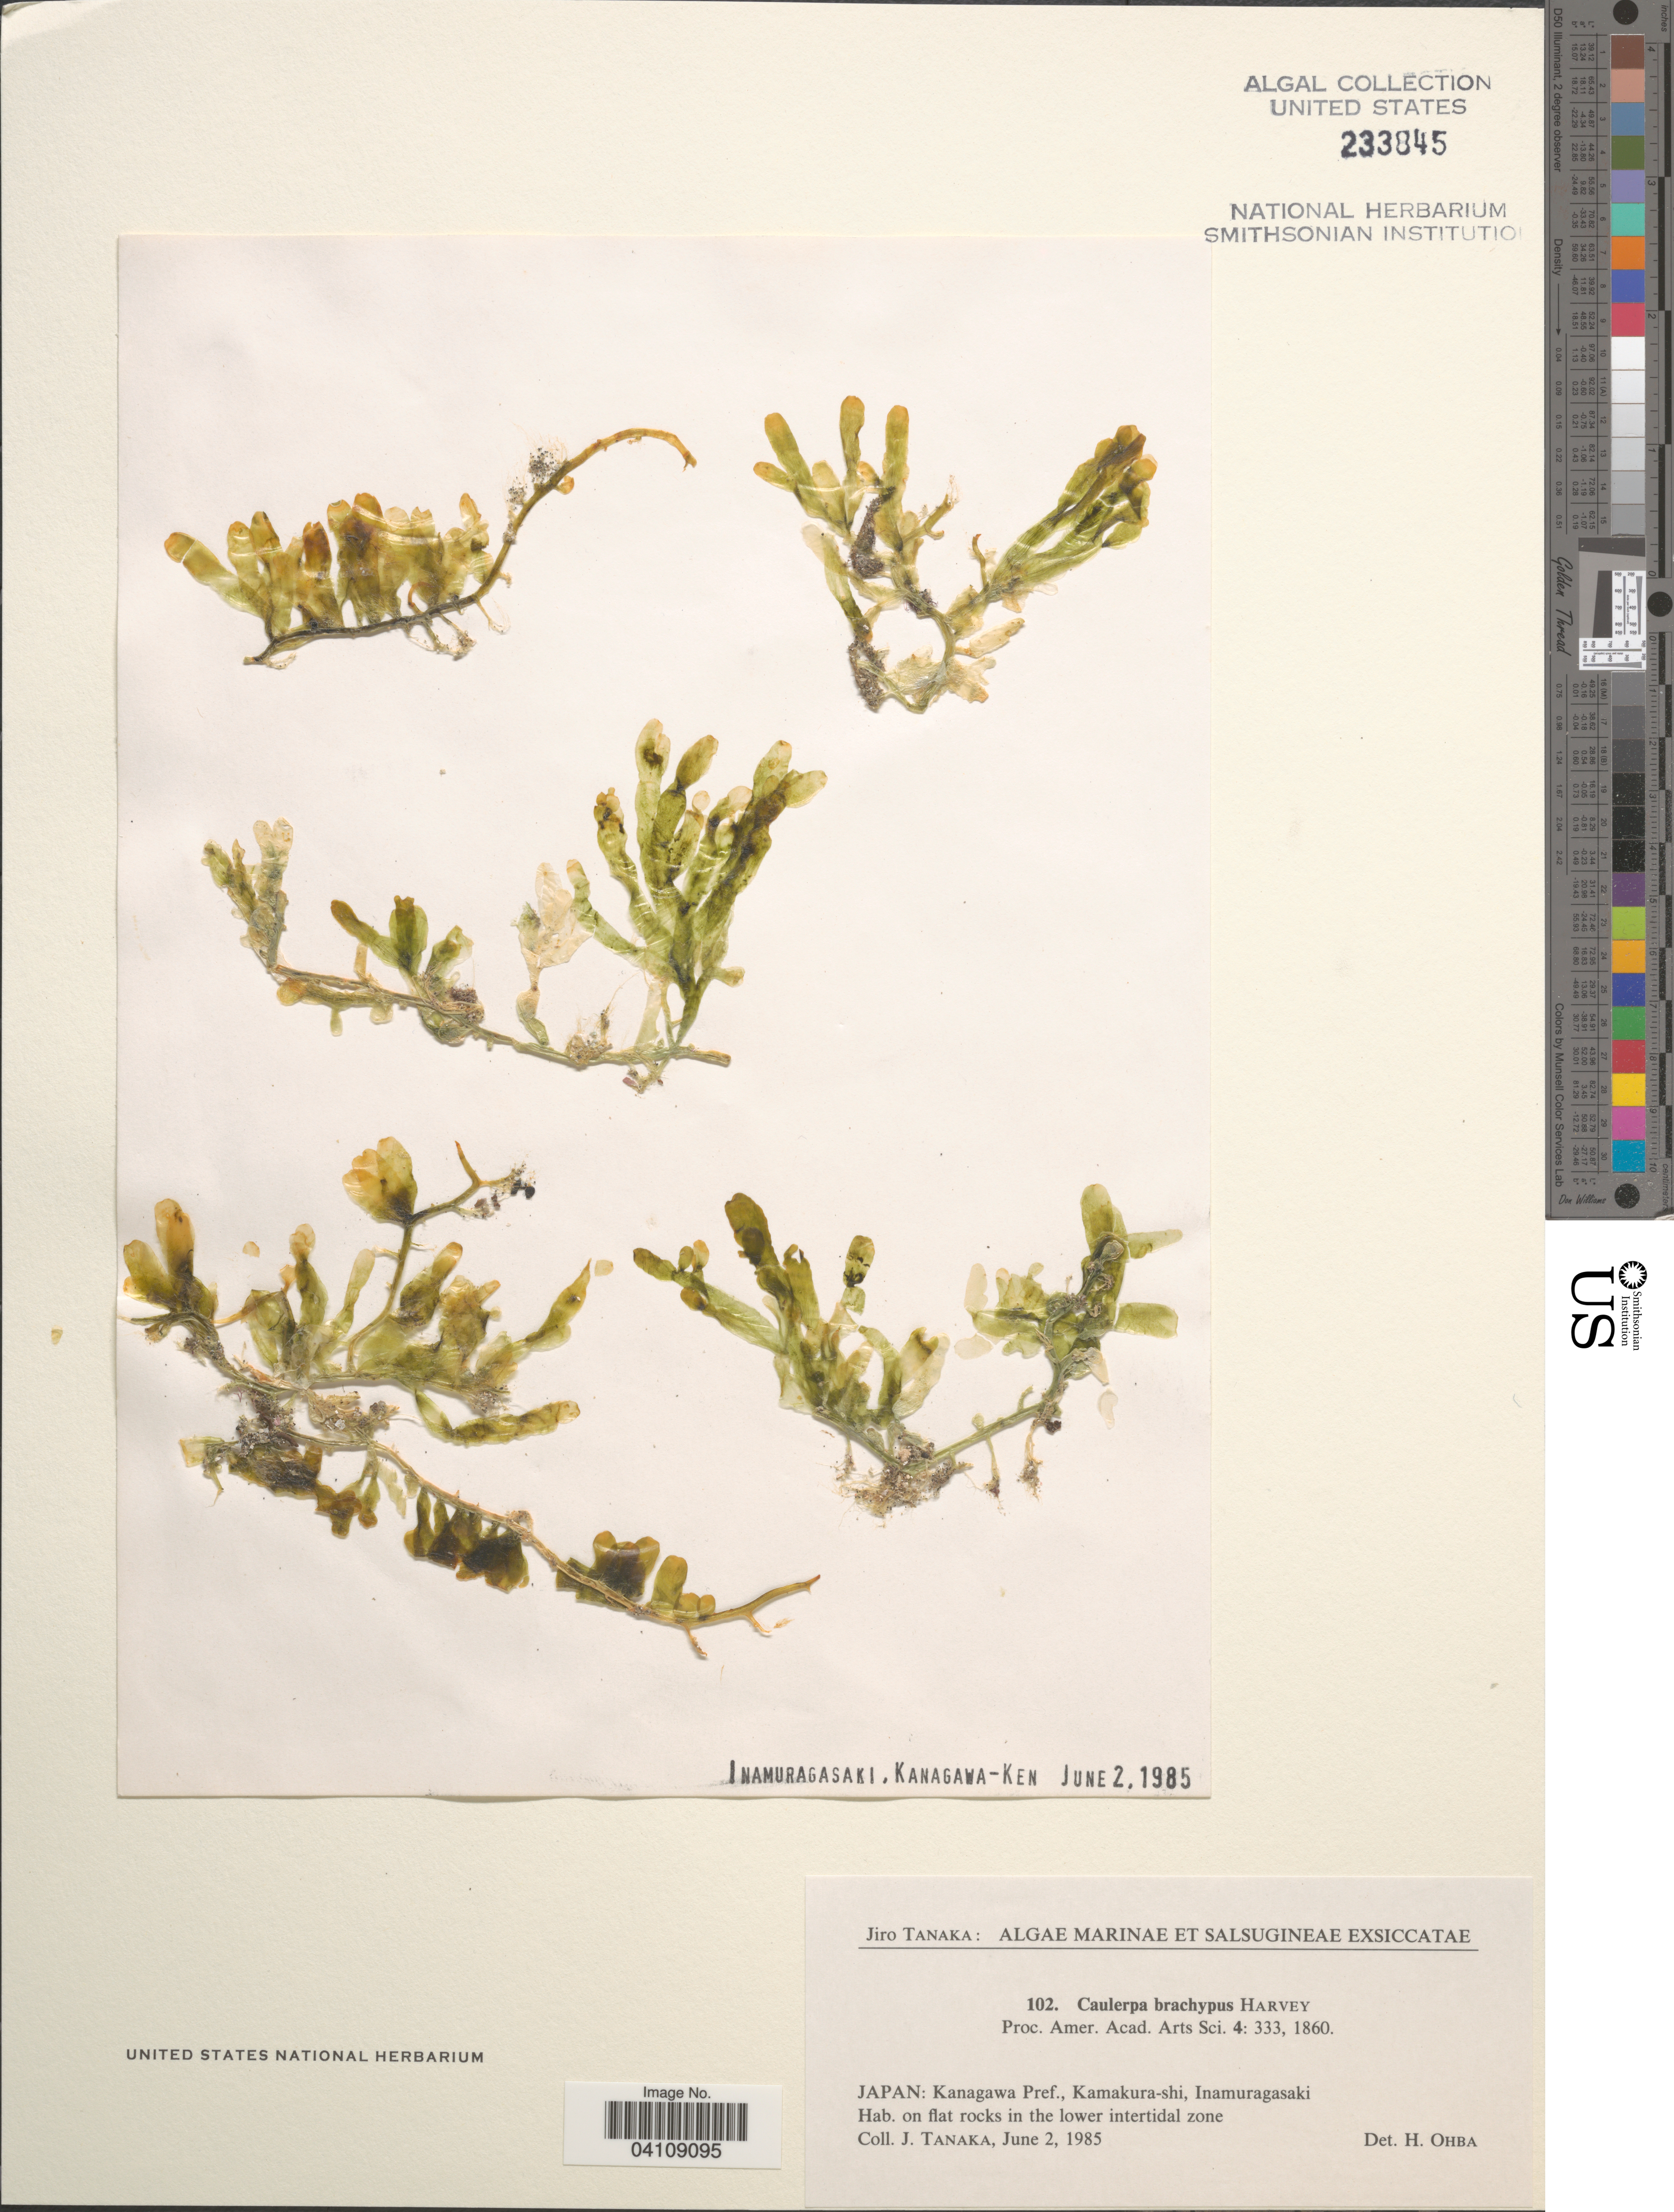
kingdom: Plantae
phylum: Chlorophyta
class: Ulvophyceae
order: Bryopsidales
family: Caulerpaceae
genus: Caulerpa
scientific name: Caulerpa brachypus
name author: Harv.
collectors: J. Tanaka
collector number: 102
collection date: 1985-06-02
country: Japan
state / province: Kanagawa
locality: Kanagawa Pref., Kamakura-shi, Inamuragasaki.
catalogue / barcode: US 233845